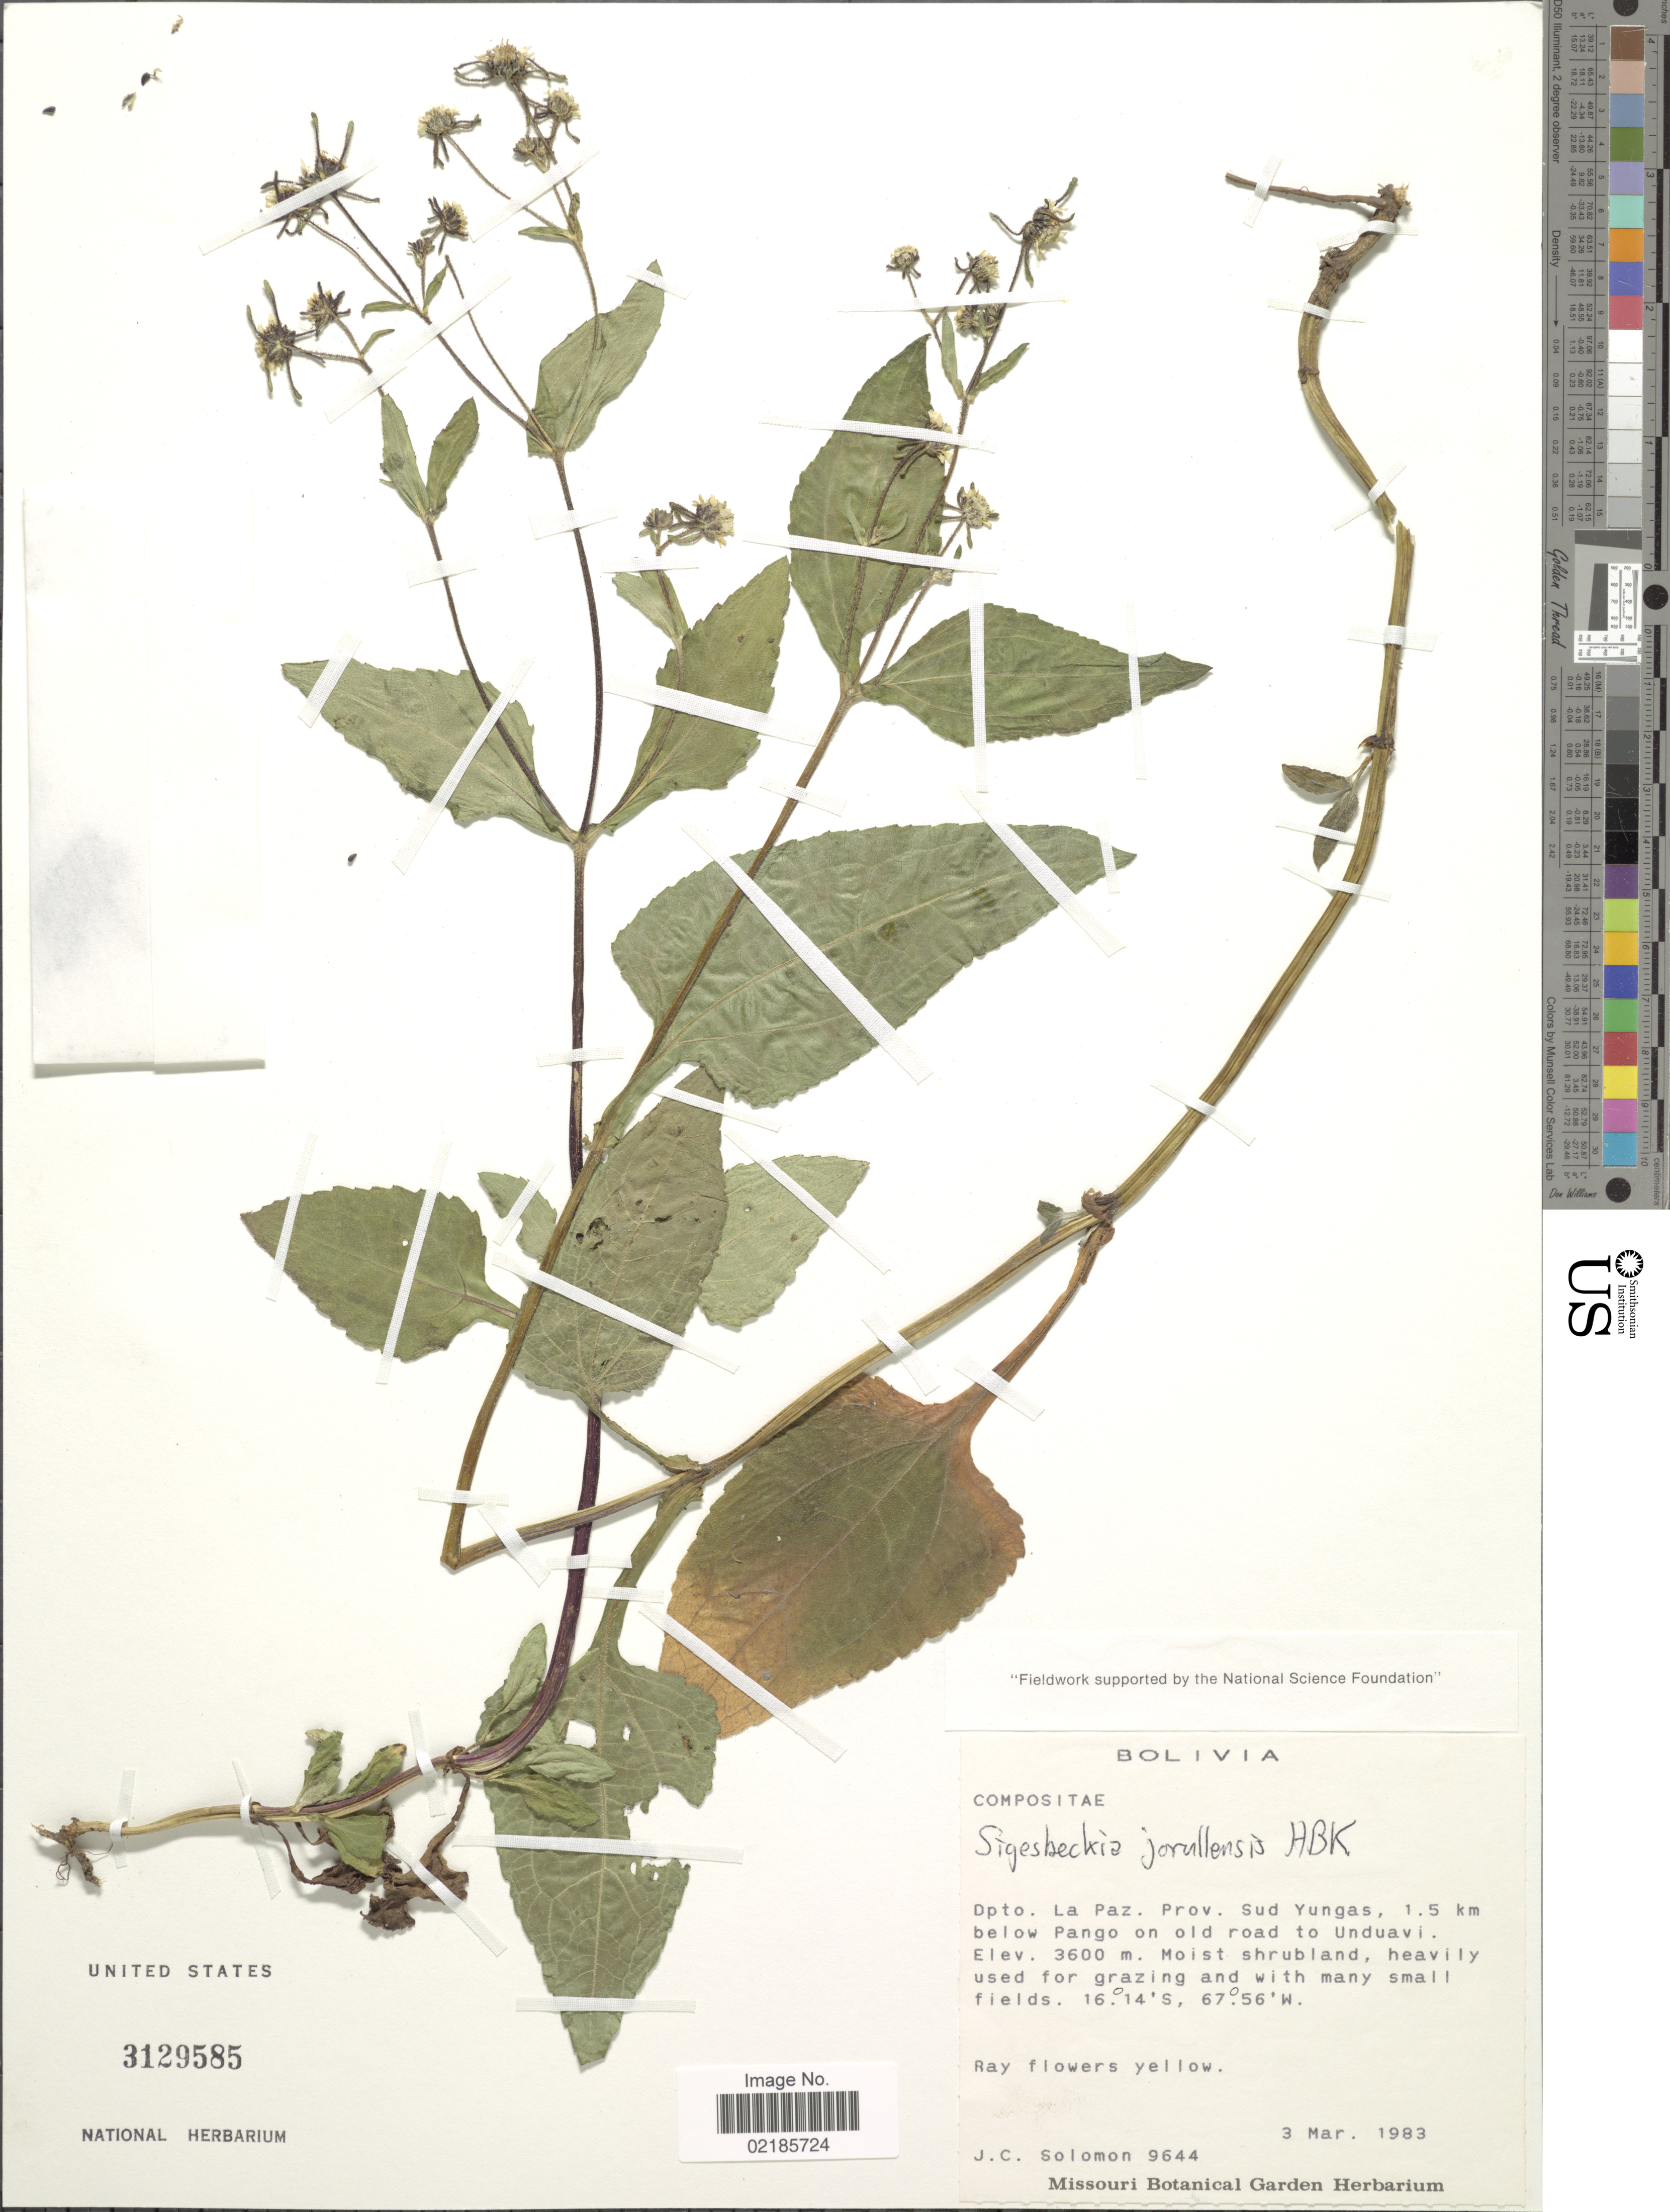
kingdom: Plantae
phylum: Tracheophyta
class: Magnoliopsida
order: Asterales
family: Asteraceae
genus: Sigesbeckia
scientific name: Sigesbeckia jorullensis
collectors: J. C. Solomon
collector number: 9644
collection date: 1983-03-03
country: Bolivia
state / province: La Paz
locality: Prov. Sud Yungas, 1.5 km below Pango on old road to Unduavi, moist shrubland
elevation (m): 3600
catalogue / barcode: US 3129585